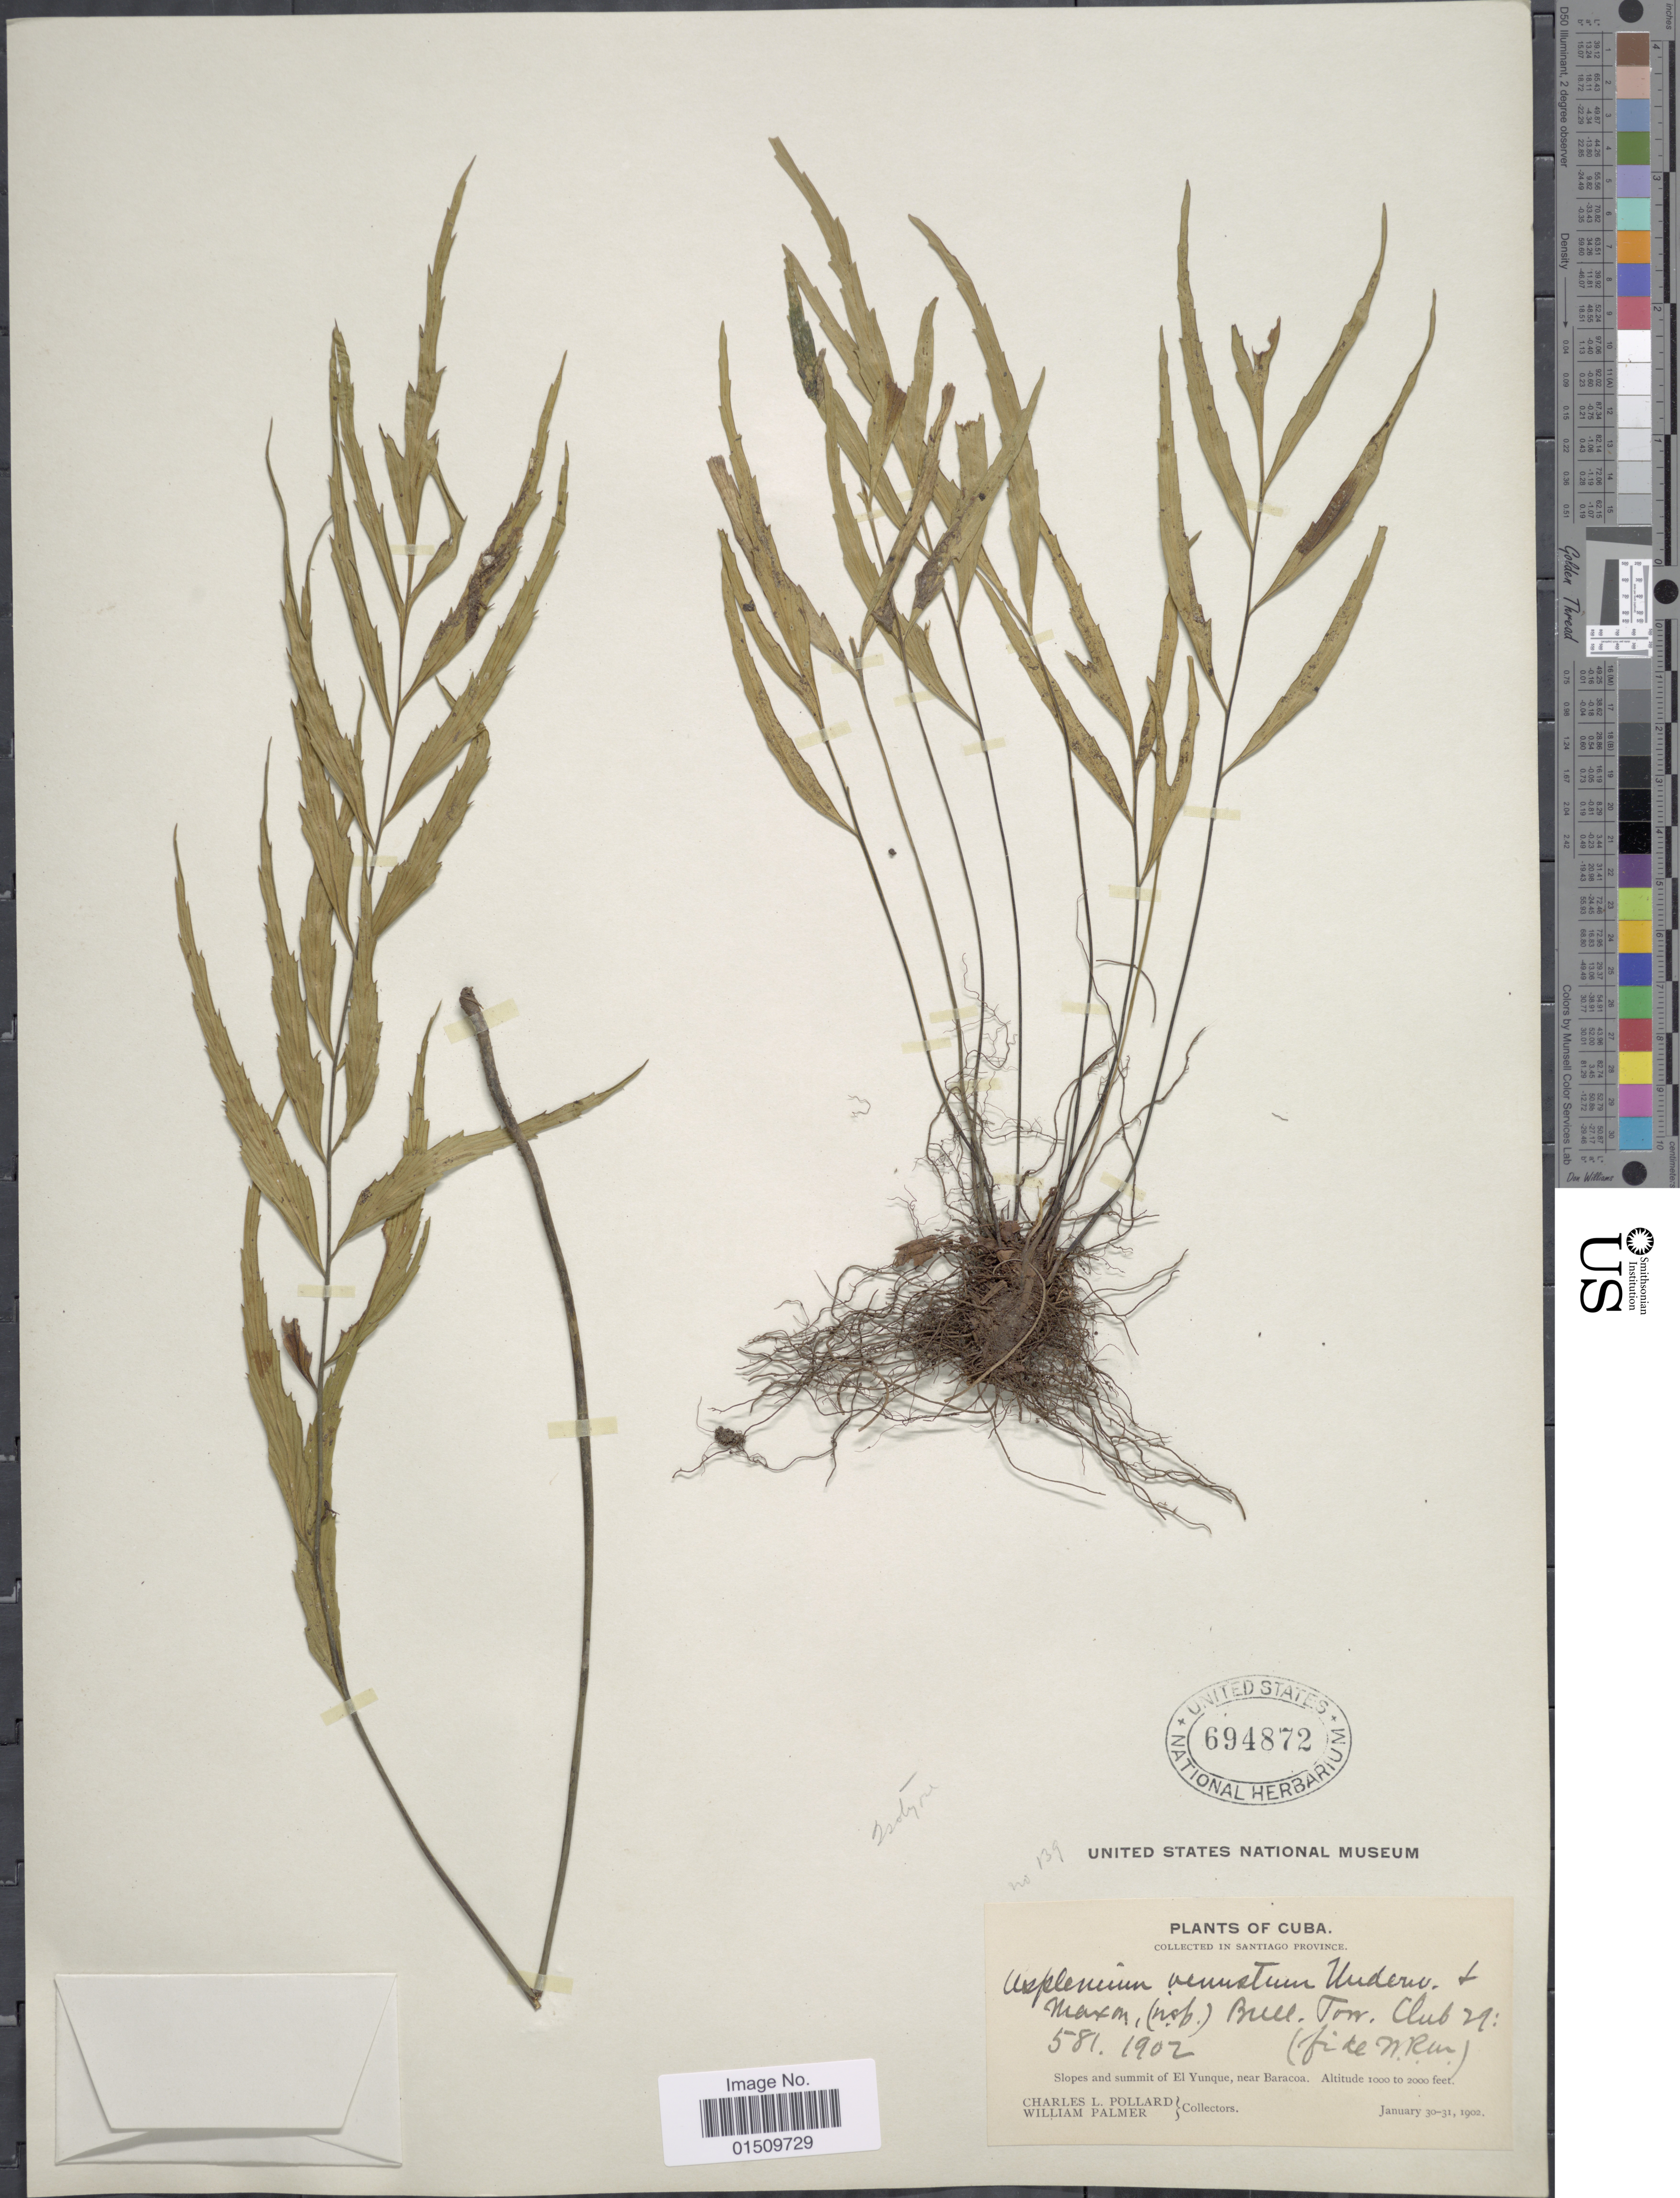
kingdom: Plantae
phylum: Tracheophyta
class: Polypodiopsida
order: Polypodiales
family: Aspleniaceae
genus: Asplenium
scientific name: Asplenium venustum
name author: Underw. & Maxon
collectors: C. L. Pollard & W. Palmer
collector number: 139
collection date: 1902-01-30/1902-01-31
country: Cuba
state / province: Santiago de Cuba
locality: Cuba, slopes and summit of El Yunque, near Baracoa.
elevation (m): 305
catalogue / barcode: US 694872